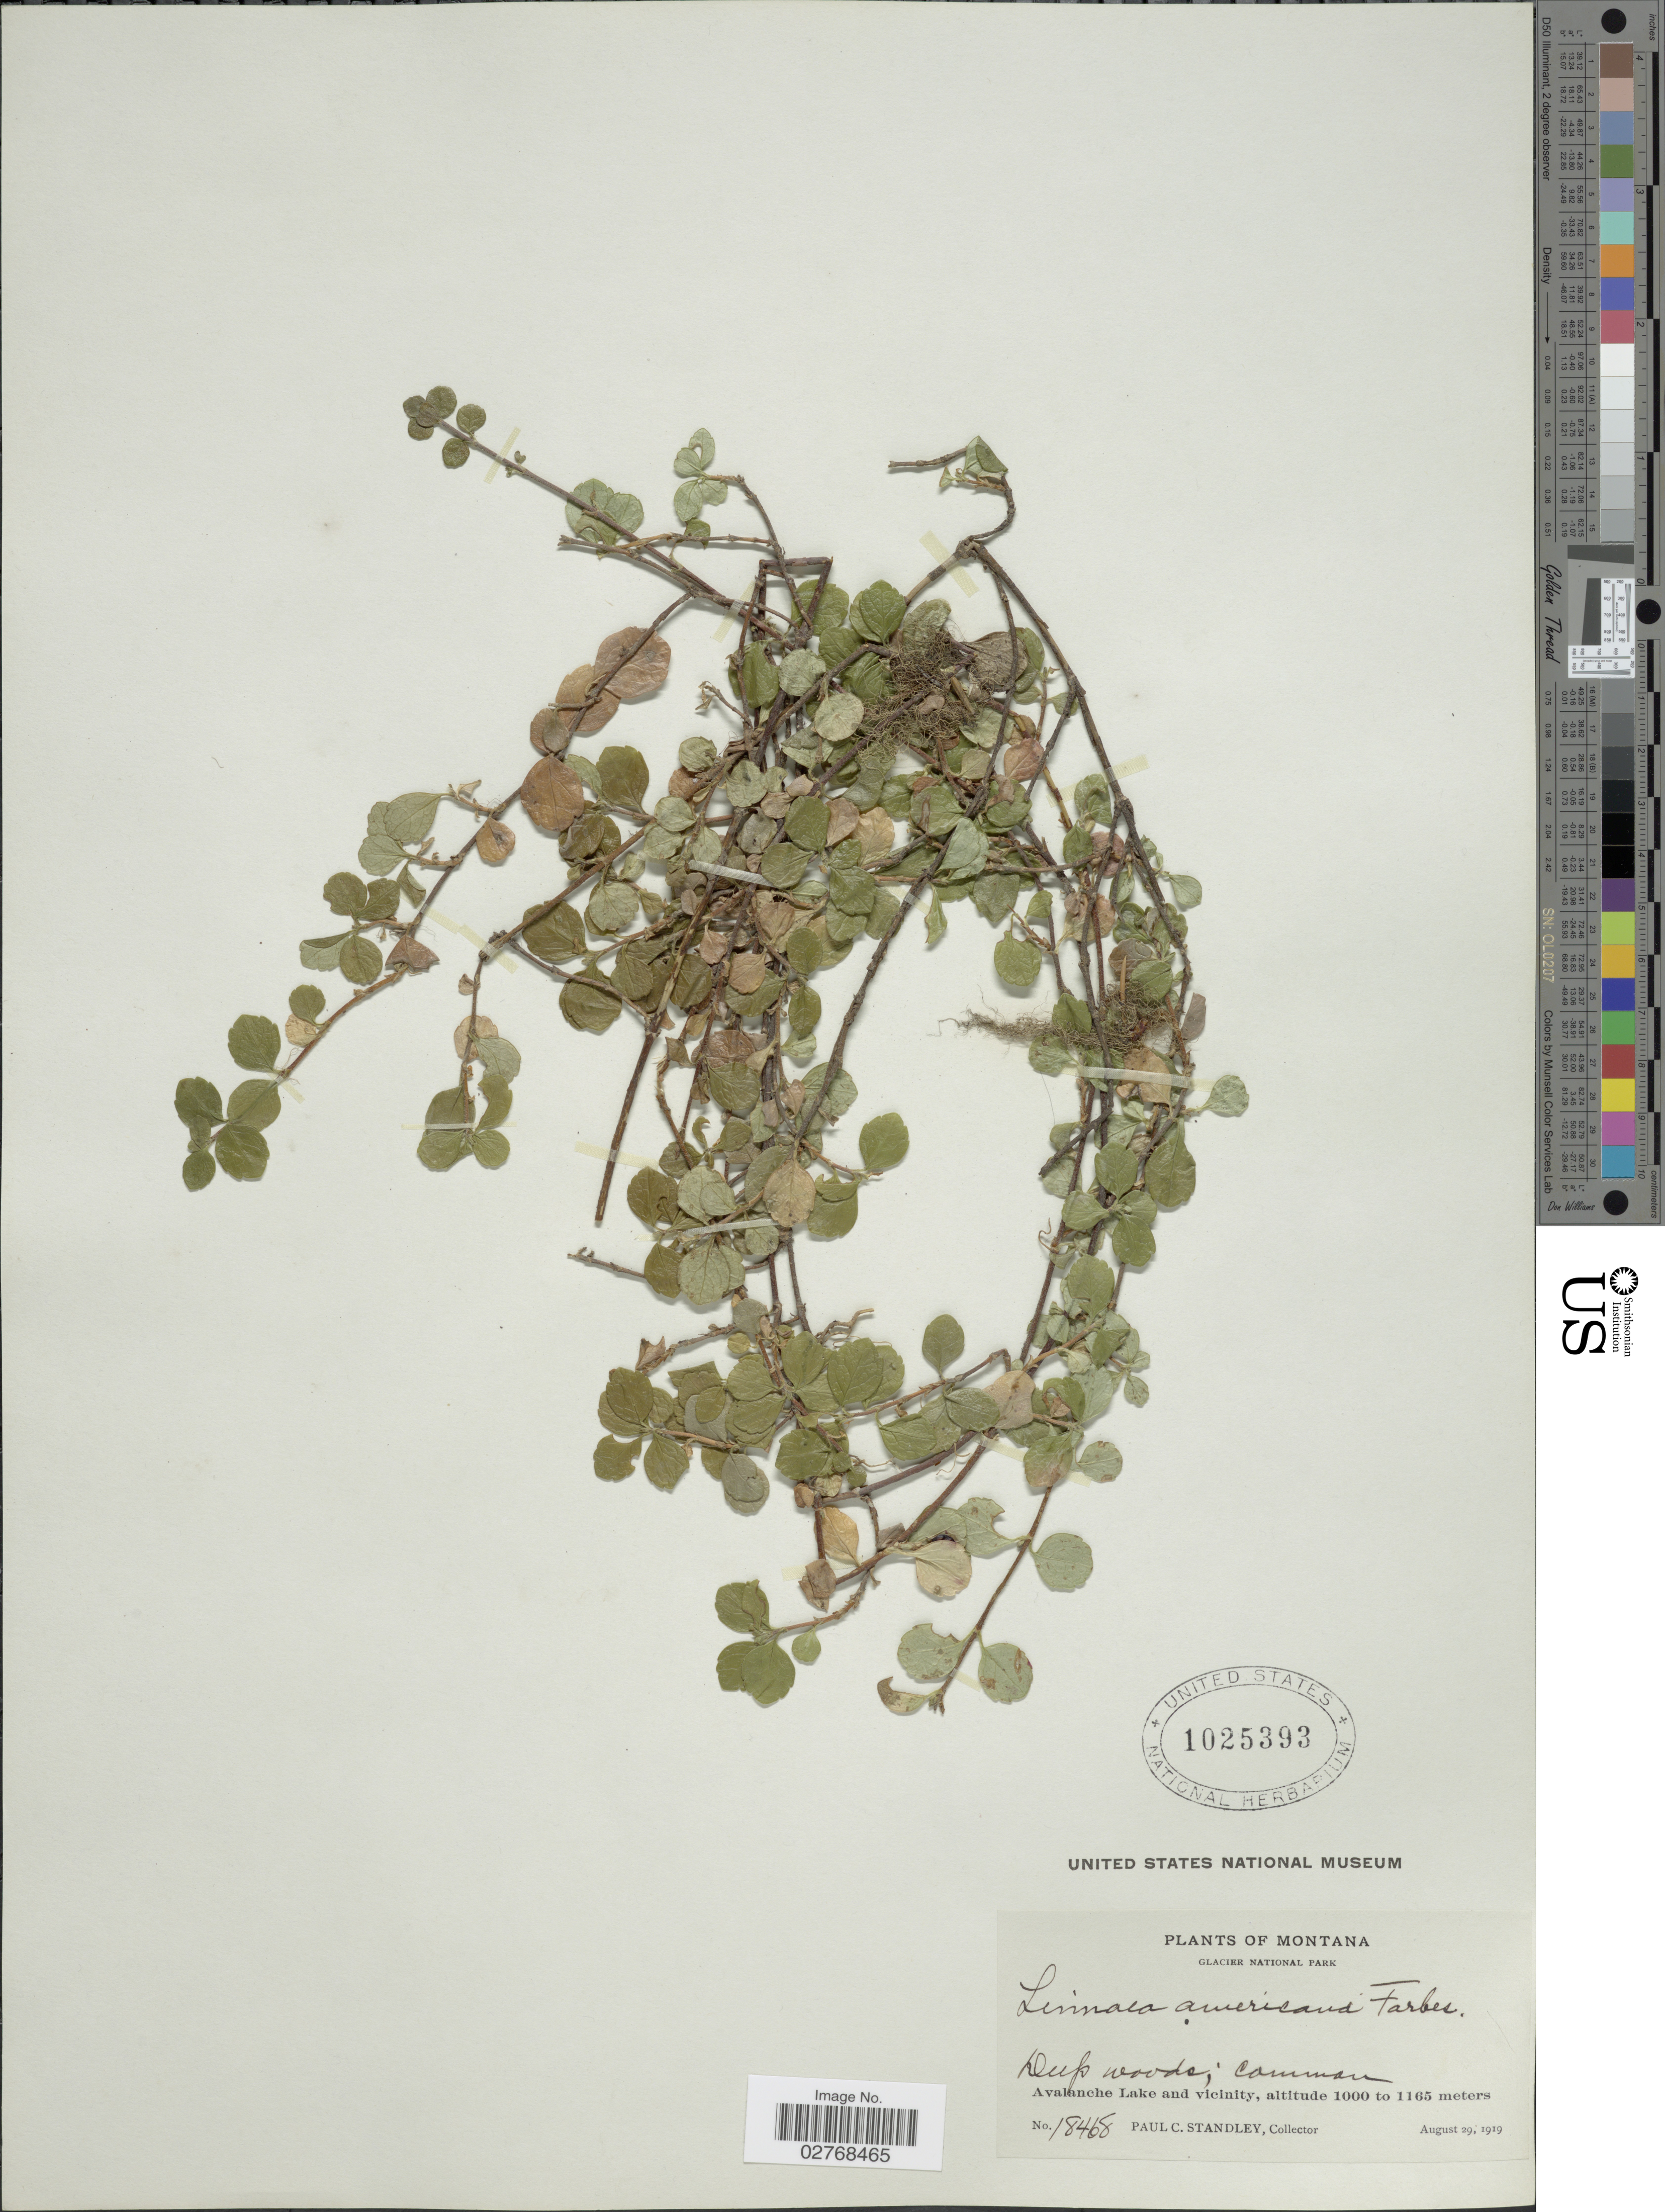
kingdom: Plantae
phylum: Tracheophyta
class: Magnoliopsida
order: Dipsacales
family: Caprifoliaceae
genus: Linnaea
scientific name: Linnaea borealis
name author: L.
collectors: P. C. Standley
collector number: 18468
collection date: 1919-08-29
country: United States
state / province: Montana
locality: Glacier National Park. Avalanche Lake and vicinity.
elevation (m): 1000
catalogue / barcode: US 1025393